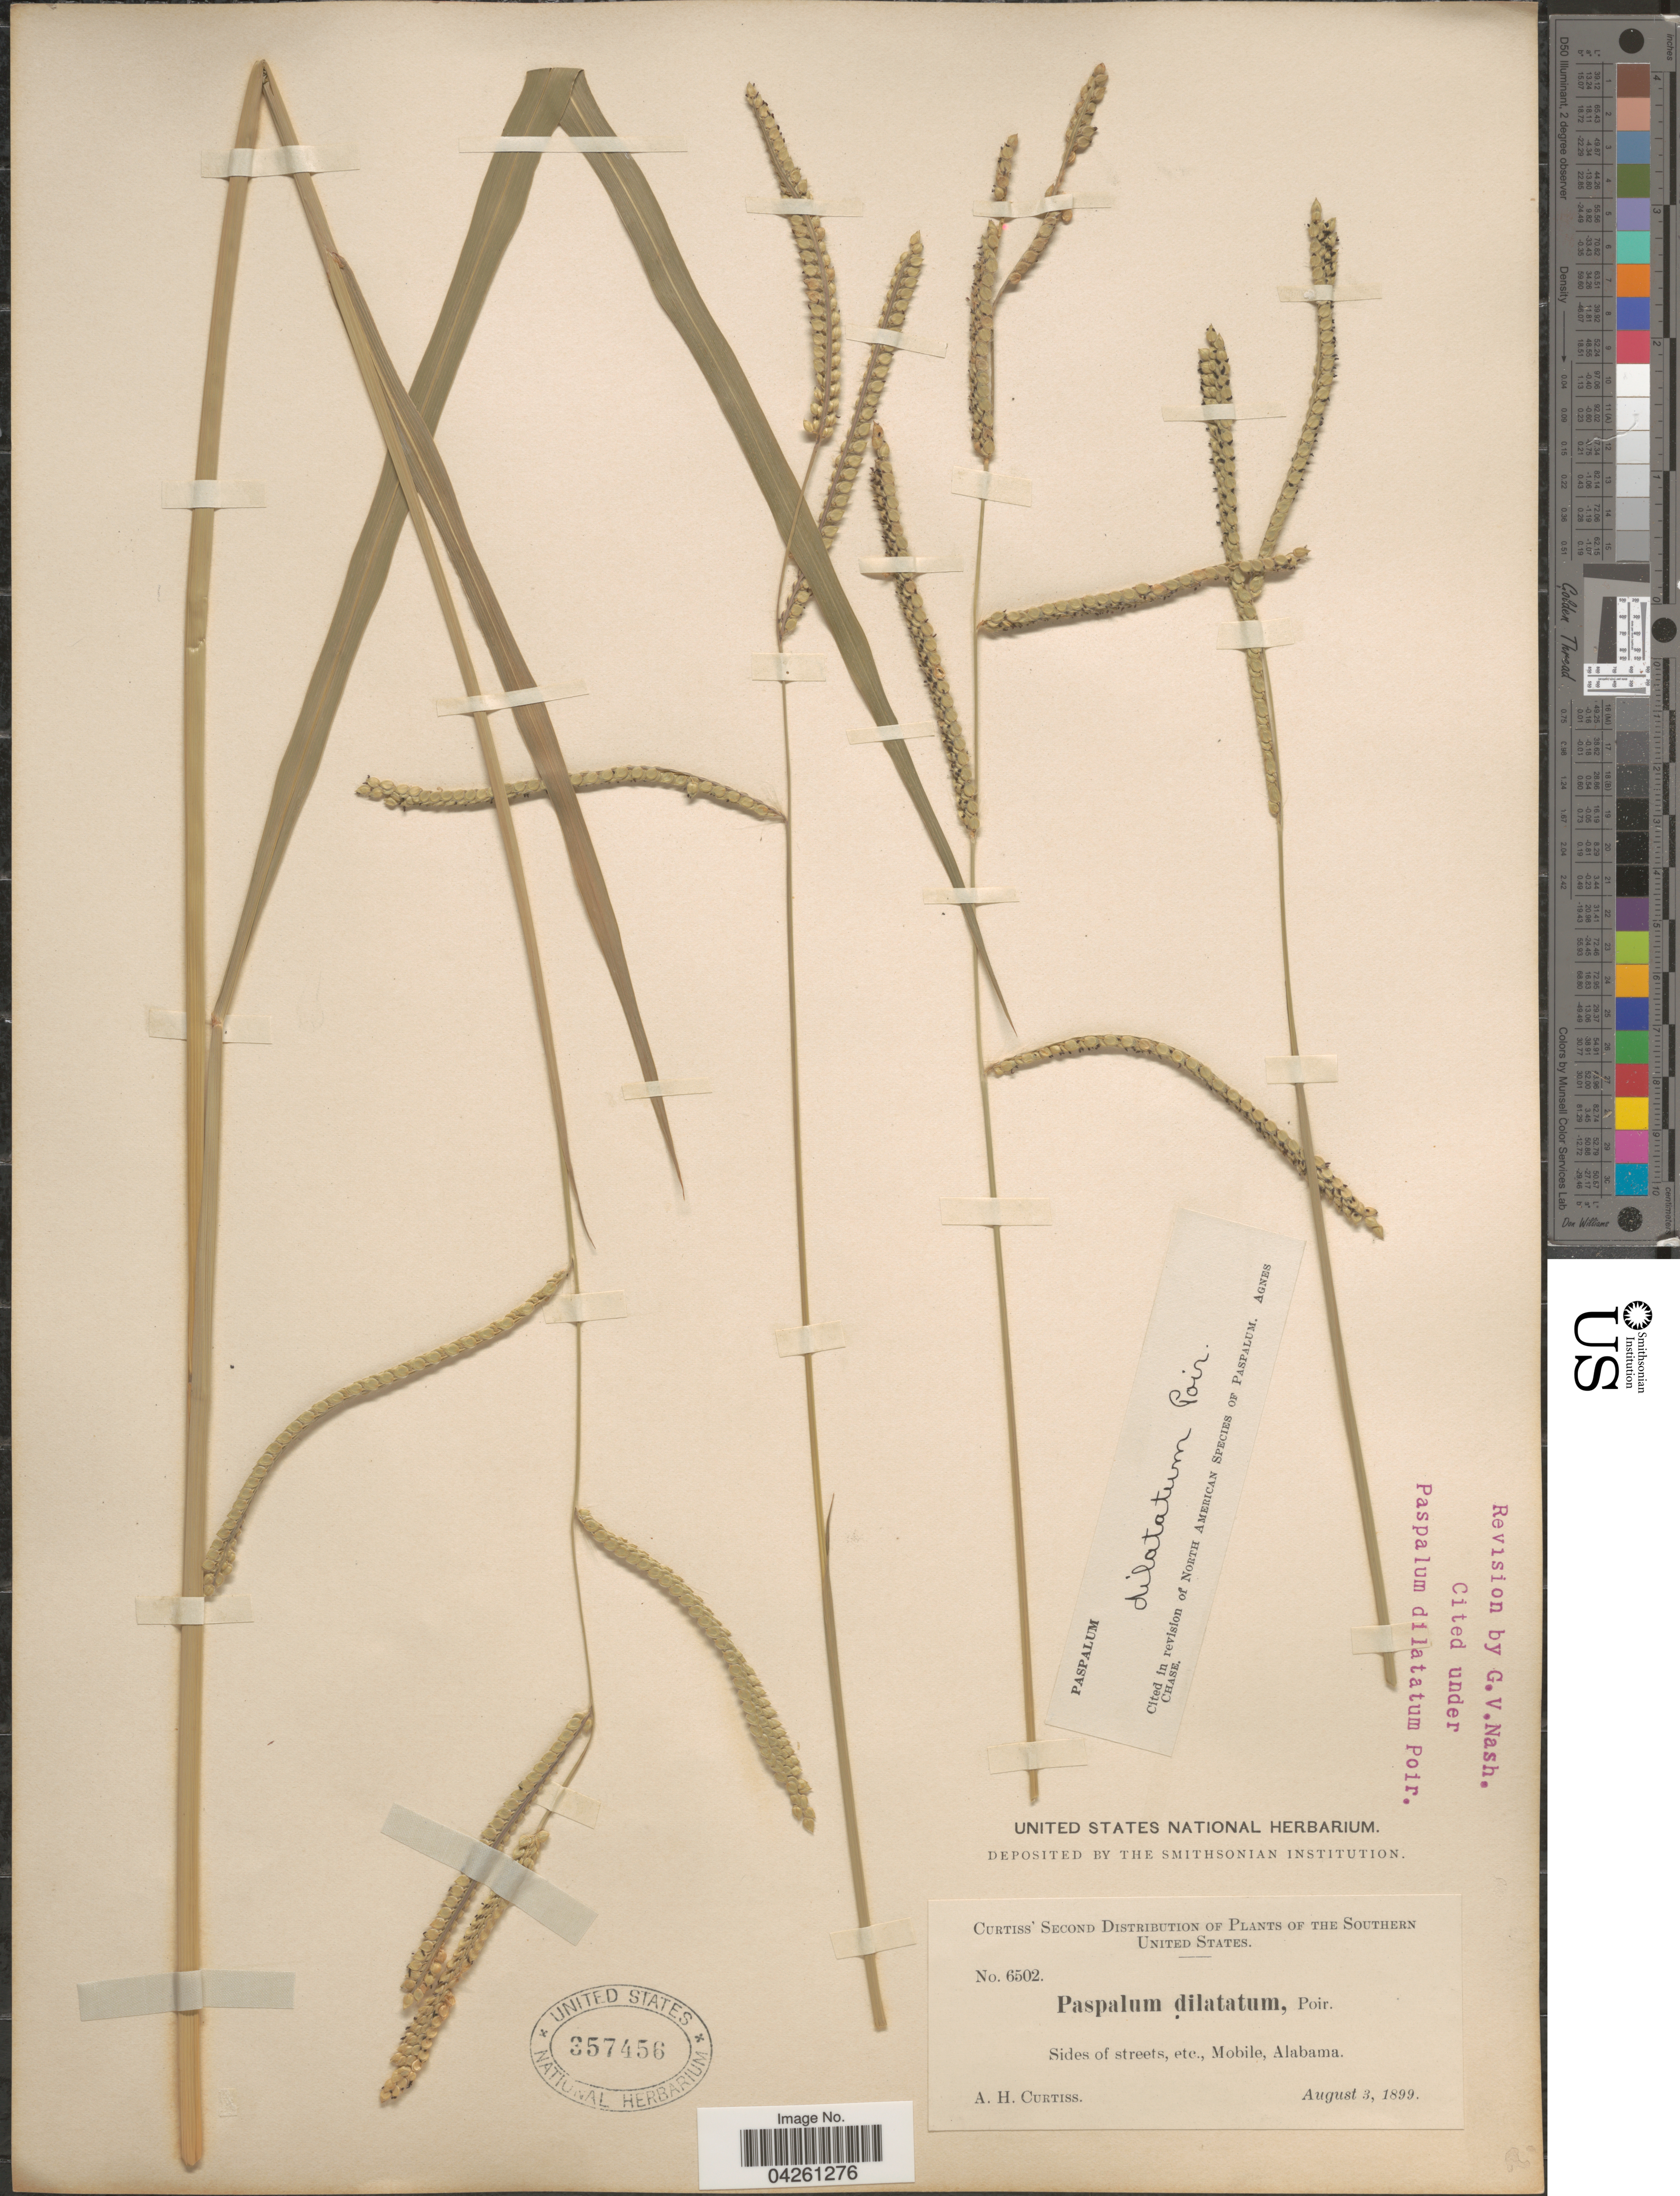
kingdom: Plantae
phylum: Tracheophyta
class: Liliopsida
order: Poales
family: Poaceae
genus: Paspalum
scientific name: Paspalum dilatatum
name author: Poir.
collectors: A. H. Curtiss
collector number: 6502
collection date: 1899-08-03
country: United States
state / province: Alabama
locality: Southern United States. Sides of streets, etc., Mobile.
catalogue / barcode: US 357456